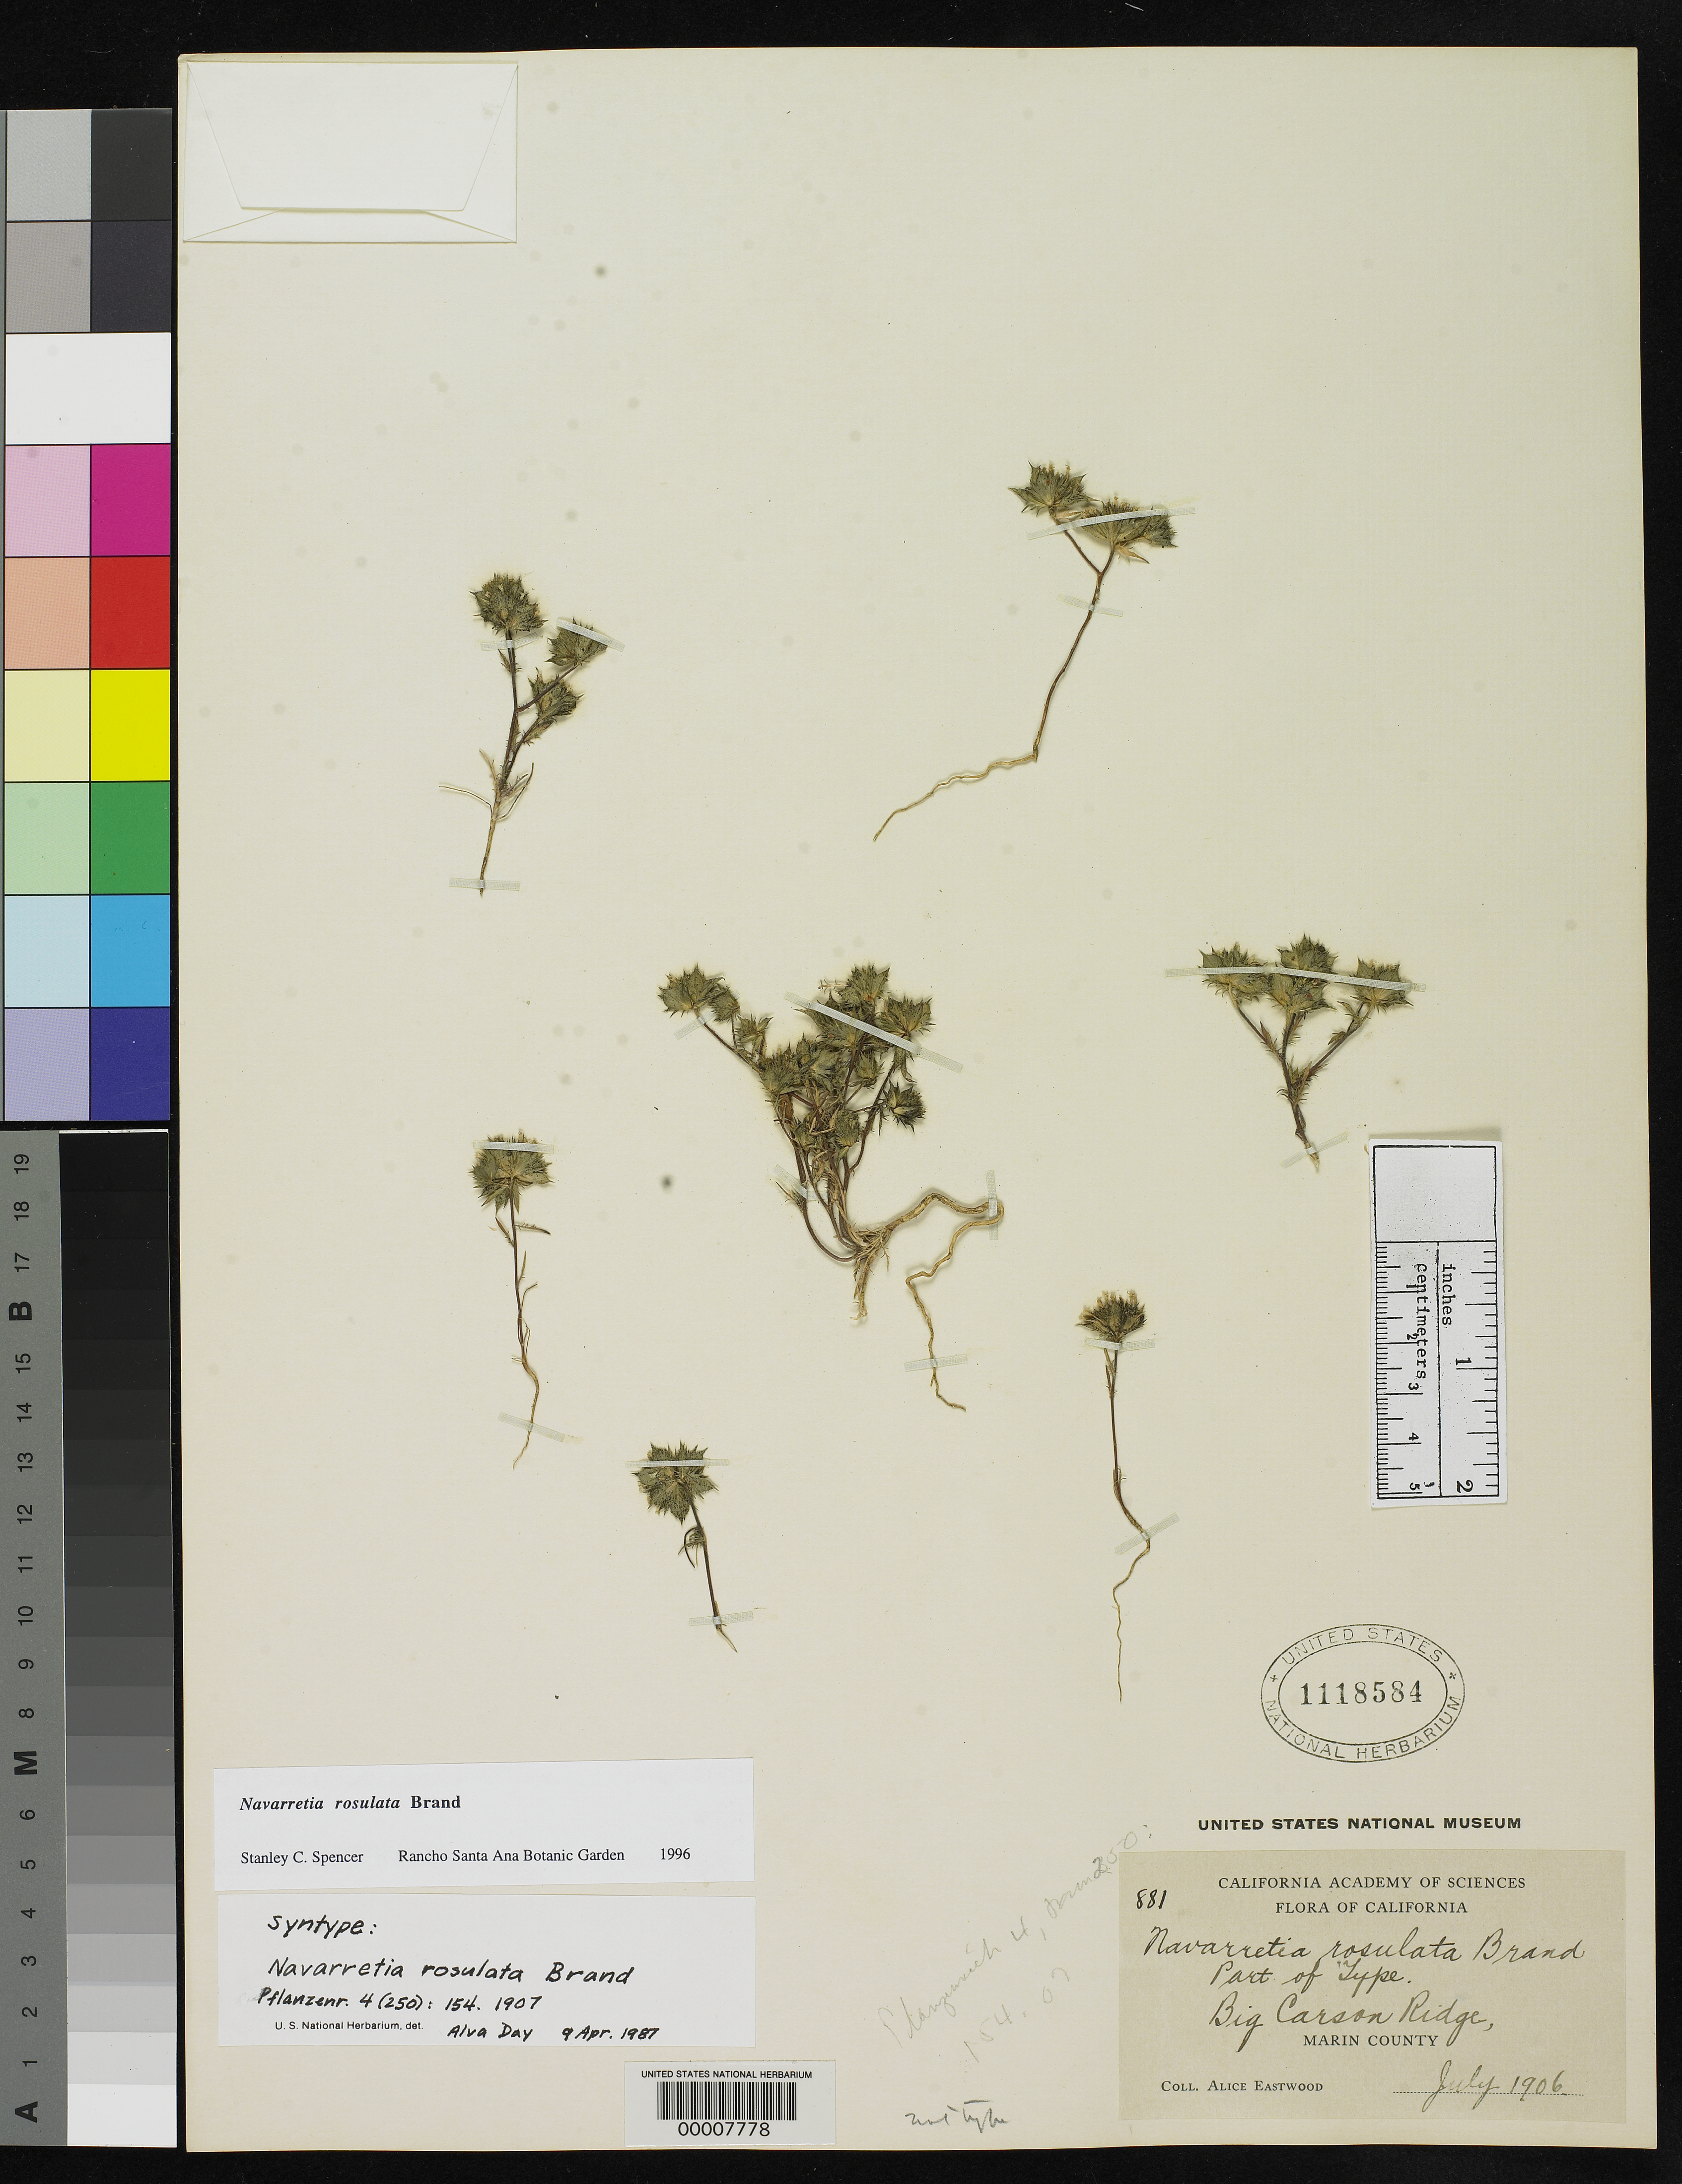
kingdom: Plantae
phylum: Tracheophyta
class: Magnoliopsida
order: Ericales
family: Polemoniaceae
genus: Navarretia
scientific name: Navarretia rosulata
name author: Brand in Engl.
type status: Syntype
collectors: A. Eastwood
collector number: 881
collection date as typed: Jul 1906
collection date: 1906-07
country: United States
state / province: California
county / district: Marin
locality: Big Carson Ridge.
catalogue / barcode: US 1118584